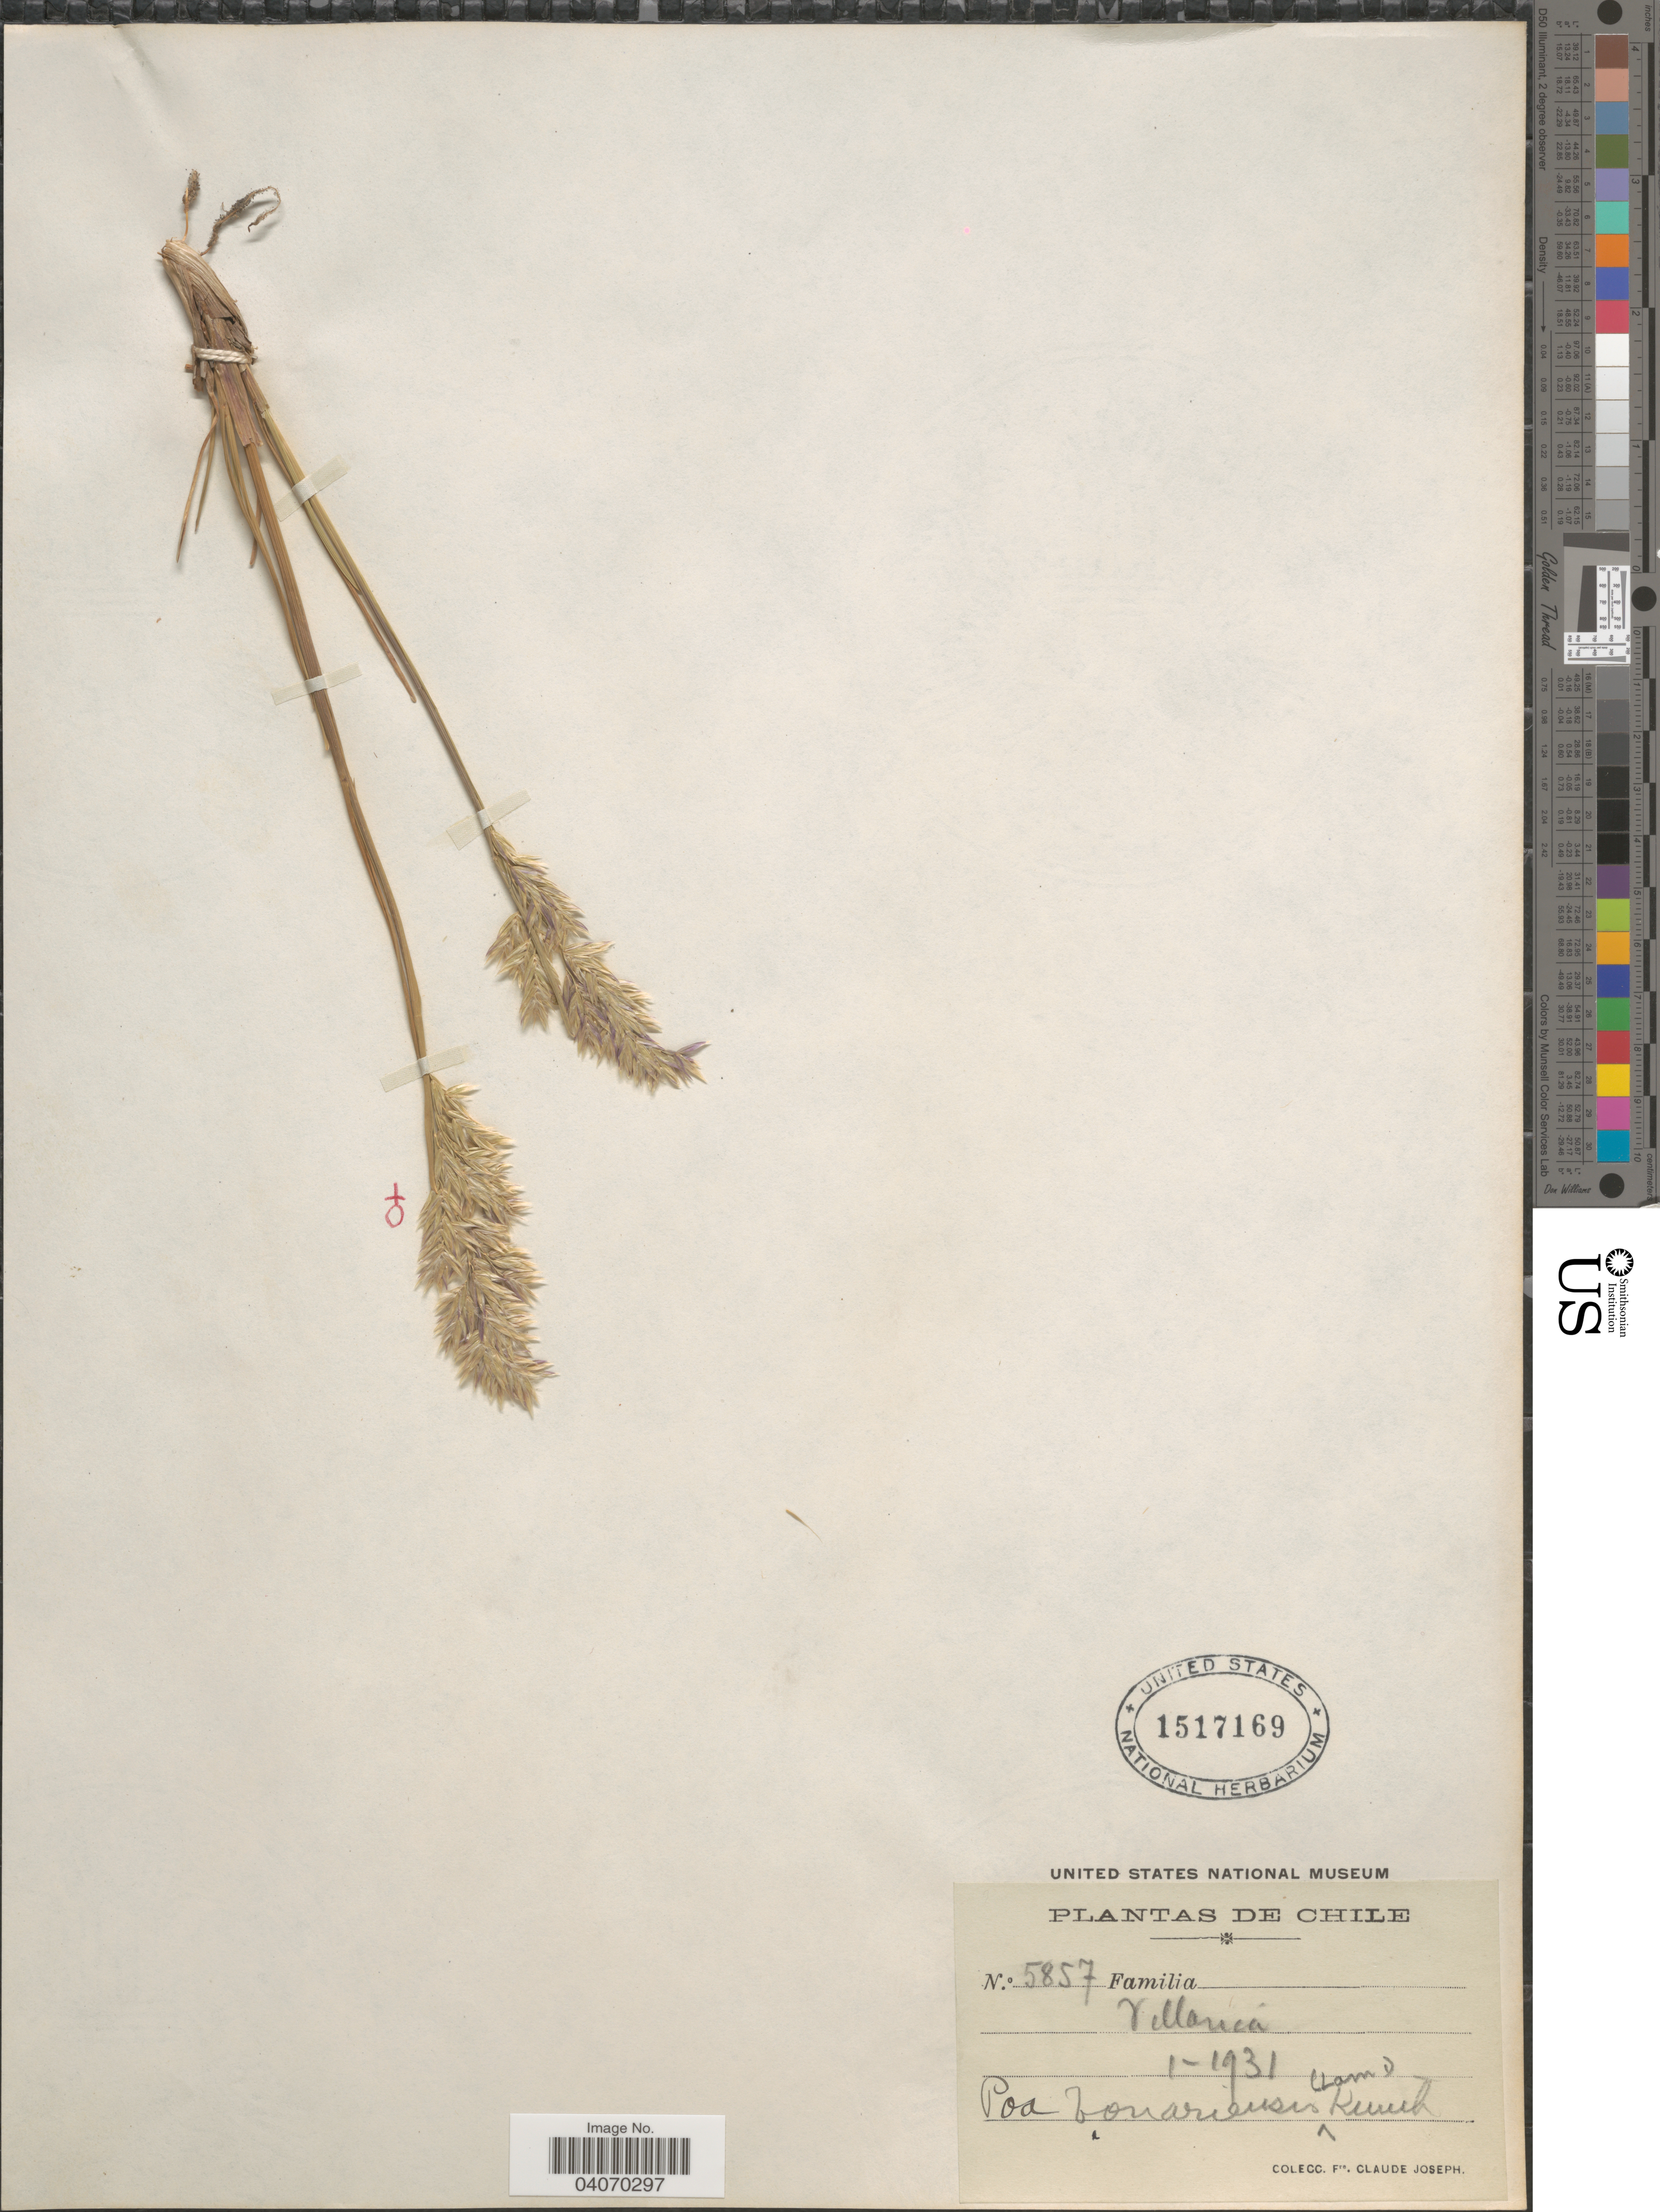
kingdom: Plantae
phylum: Tracheophyta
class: Liliopsida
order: Poales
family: Poaceae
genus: Poa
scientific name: Poa bonariensis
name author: (Lam.) Kunth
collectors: Bro. Claude-Joseph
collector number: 5857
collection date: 1931-01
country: Chile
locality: Villarica.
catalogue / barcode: US 1517169